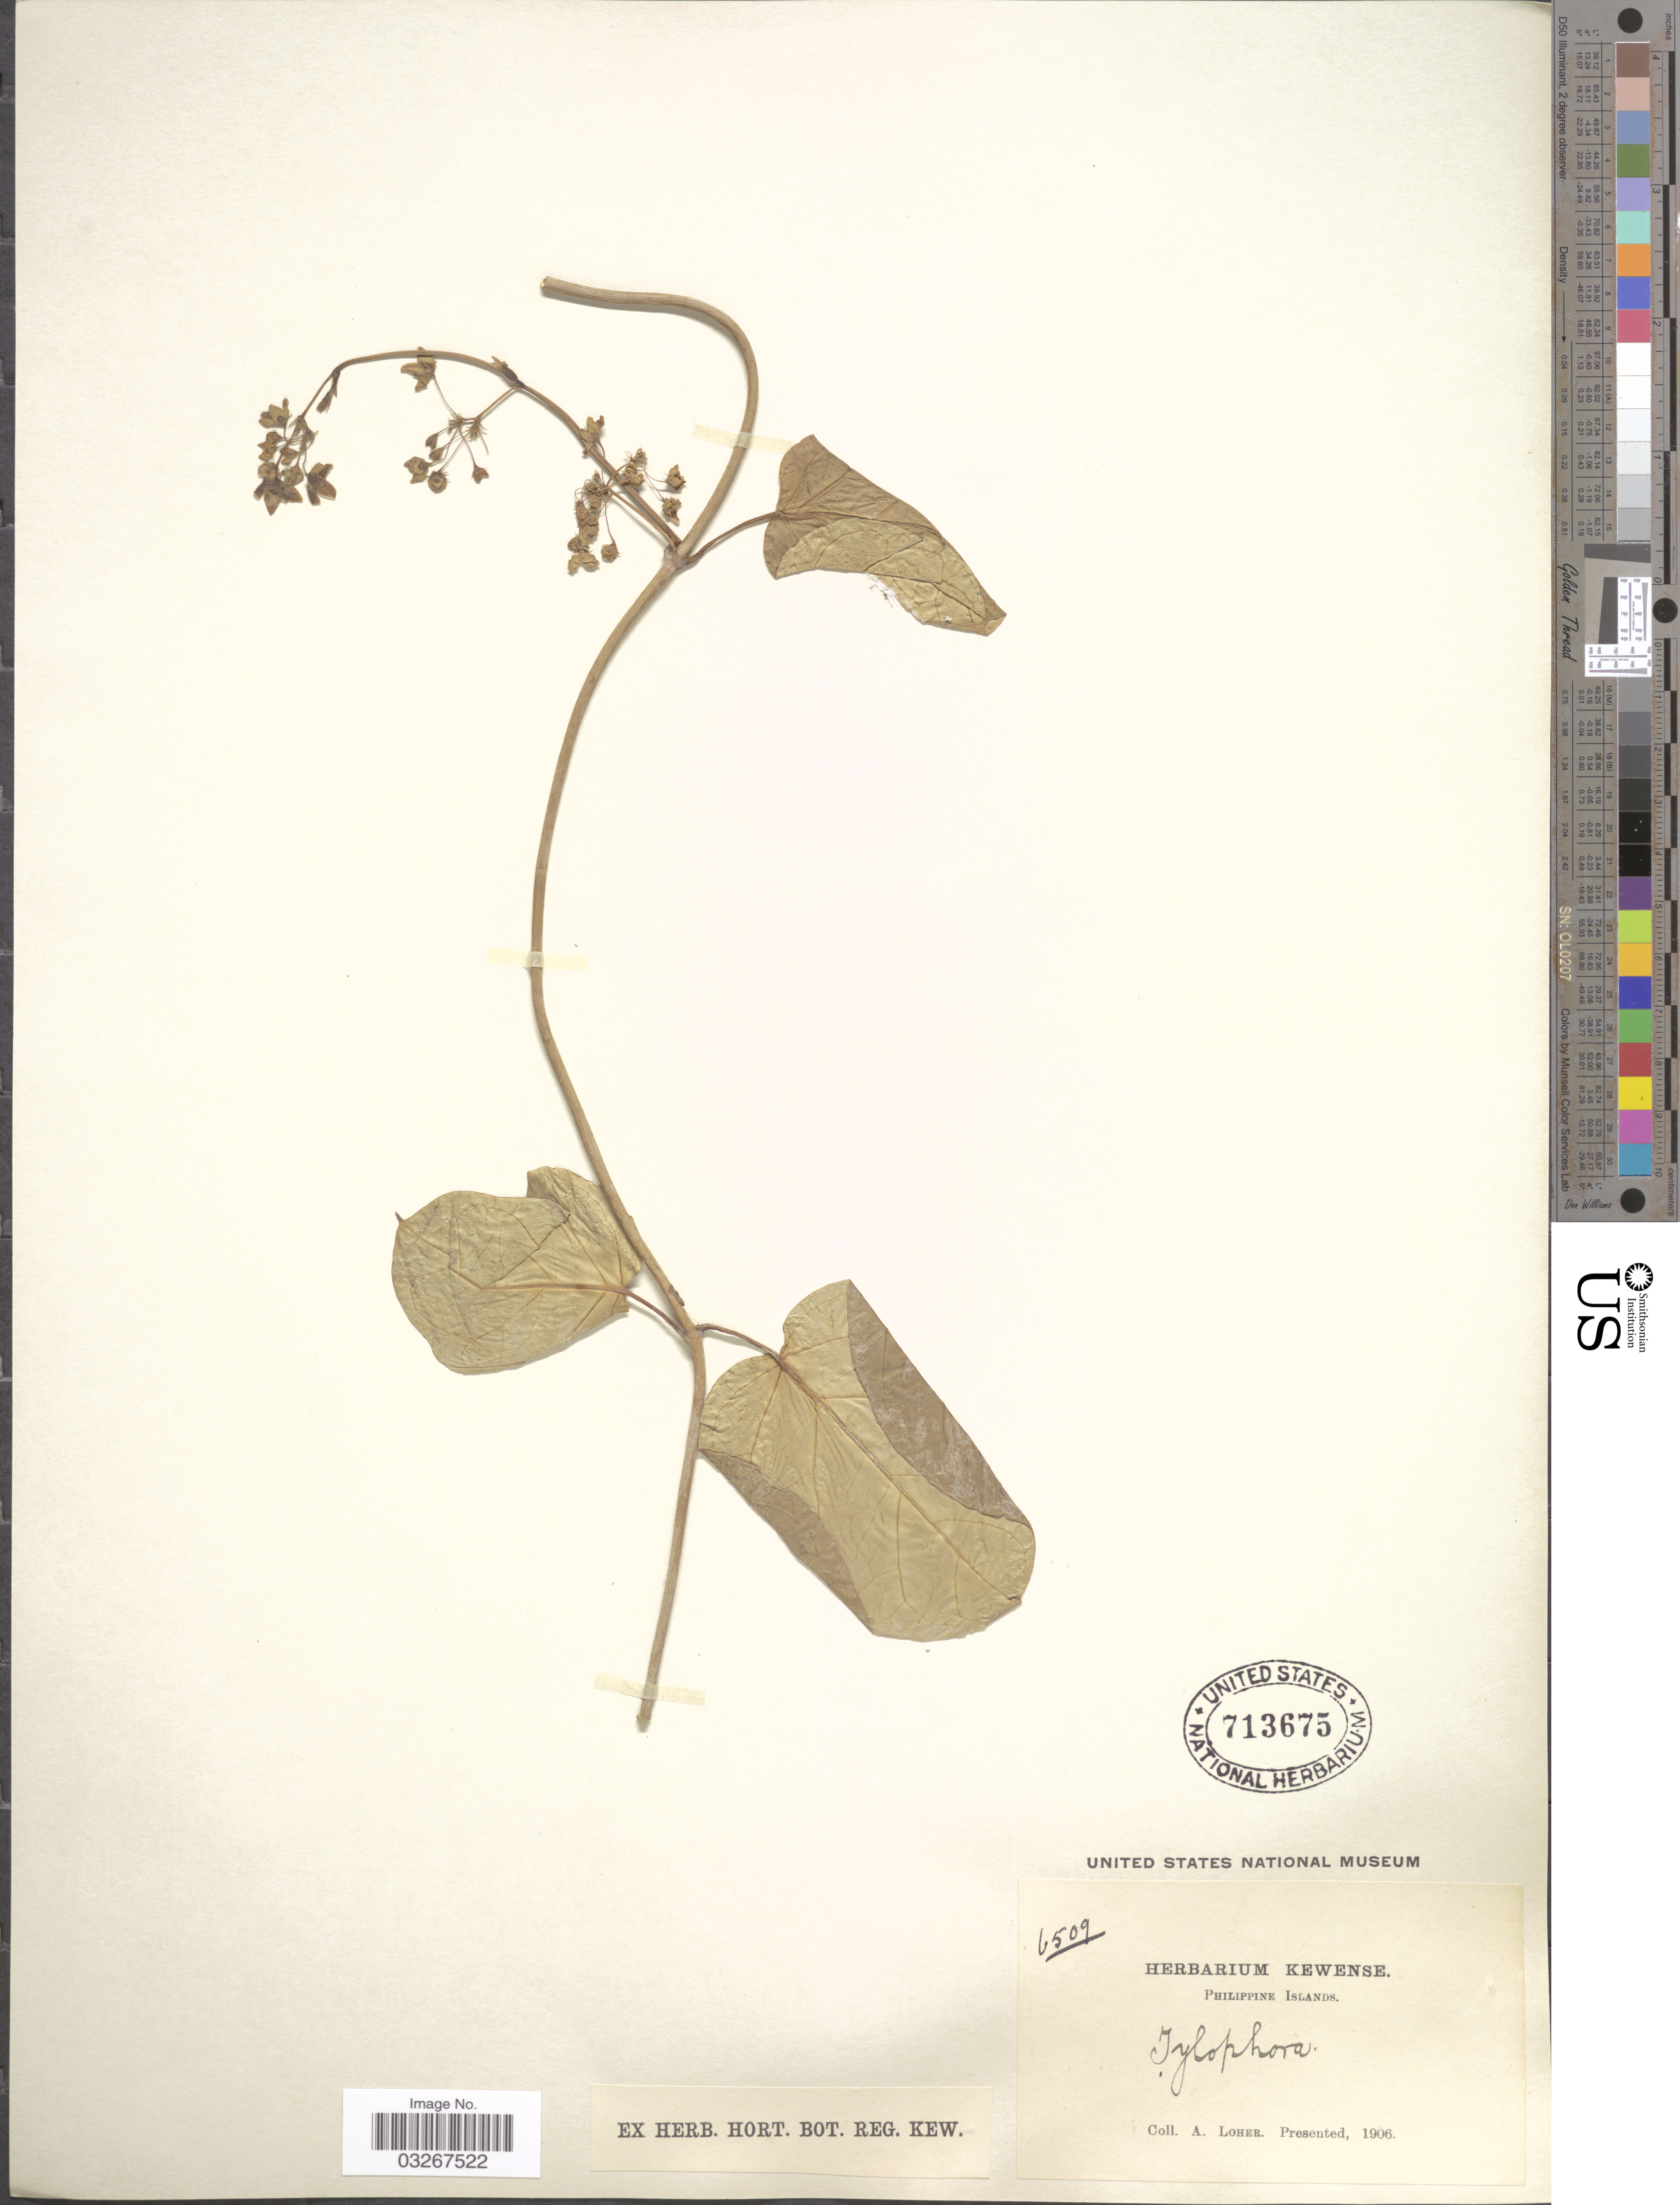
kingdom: Plantae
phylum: Tracheophyta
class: Magnoliopsida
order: Gentianales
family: Apocynaceae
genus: Tylophora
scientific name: Tylophora sp.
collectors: A. Loher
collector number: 6509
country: Philippines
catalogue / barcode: US 713675